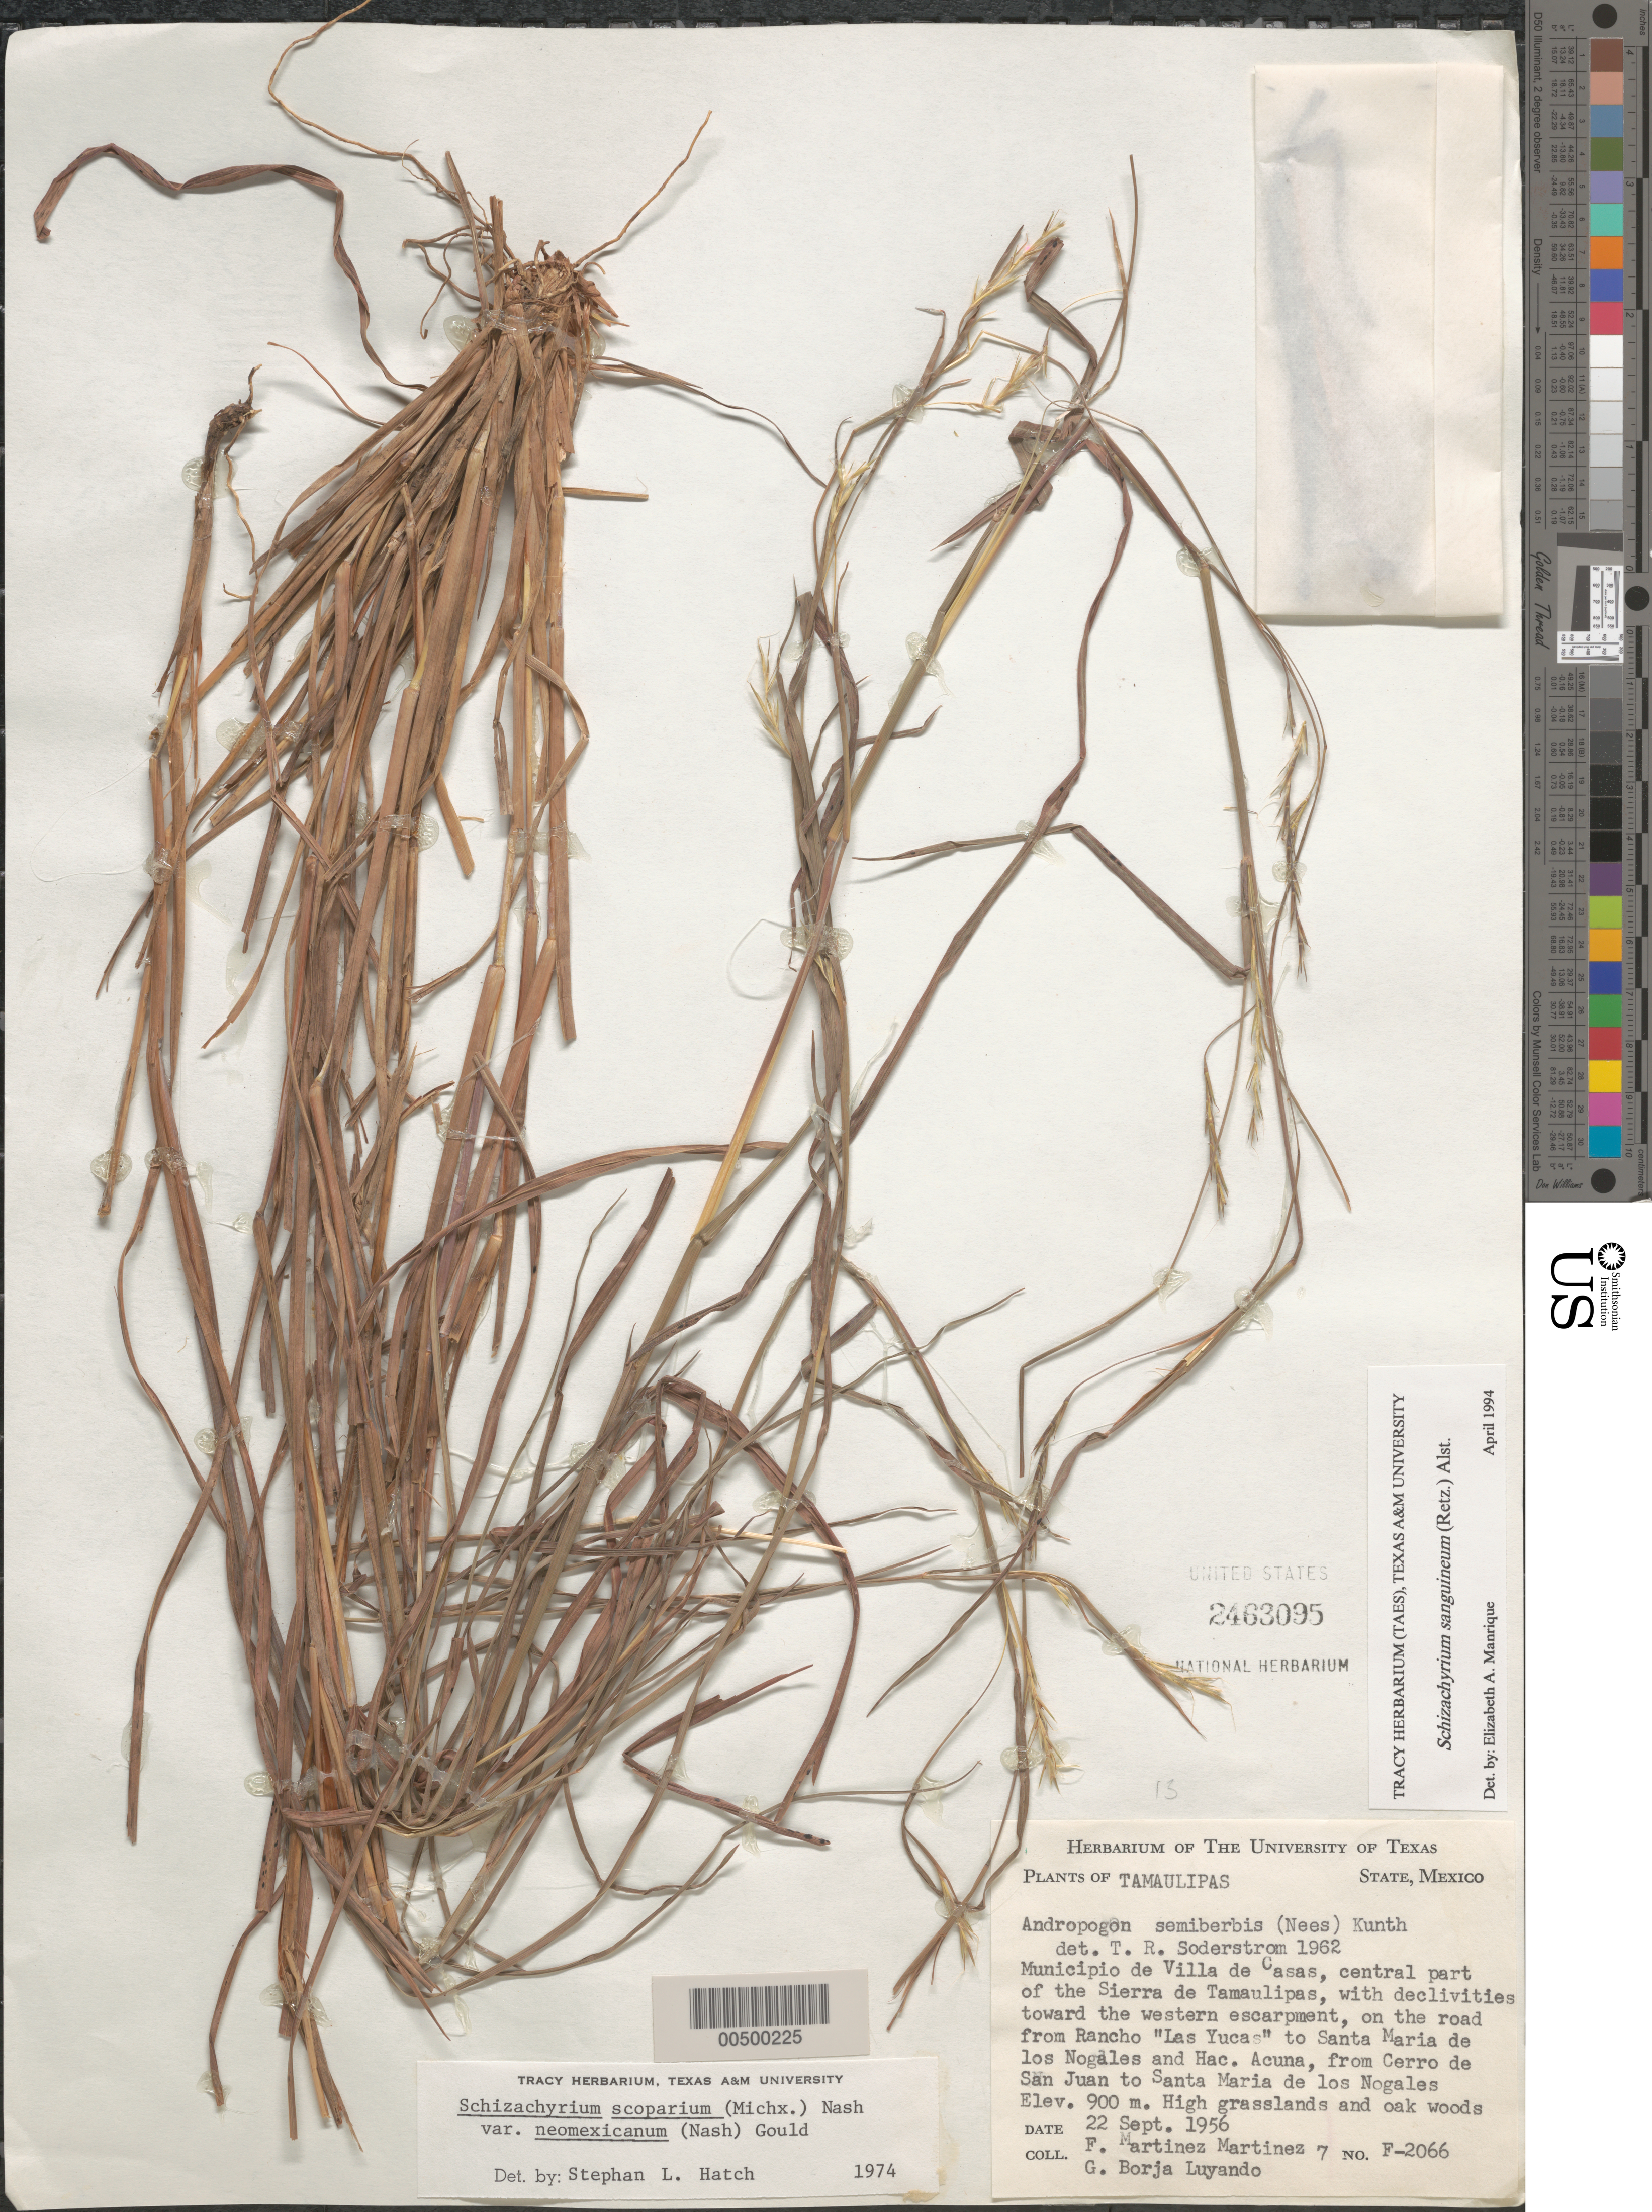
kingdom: Plantae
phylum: Tracheophyta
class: Liliopsida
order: Poales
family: Poaceae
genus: Schizachyrium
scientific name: Schizachyrium sanguineum var. sanguineum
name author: (Retz.) Alston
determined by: Manrique, E. A.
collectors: F. Martinez-M. & G. Borja-Luyando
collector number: F-2066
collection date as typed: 22 Sep 1956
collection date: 1956-09-22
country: Mexico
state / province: Tamaulipas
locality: Mun of Villa de Casas, central part of the Sierra de Tamaulipas, on the rd from Rancho Las Yucas to Santa Maria de los Noga...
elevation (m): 900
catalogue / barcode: US 2463095